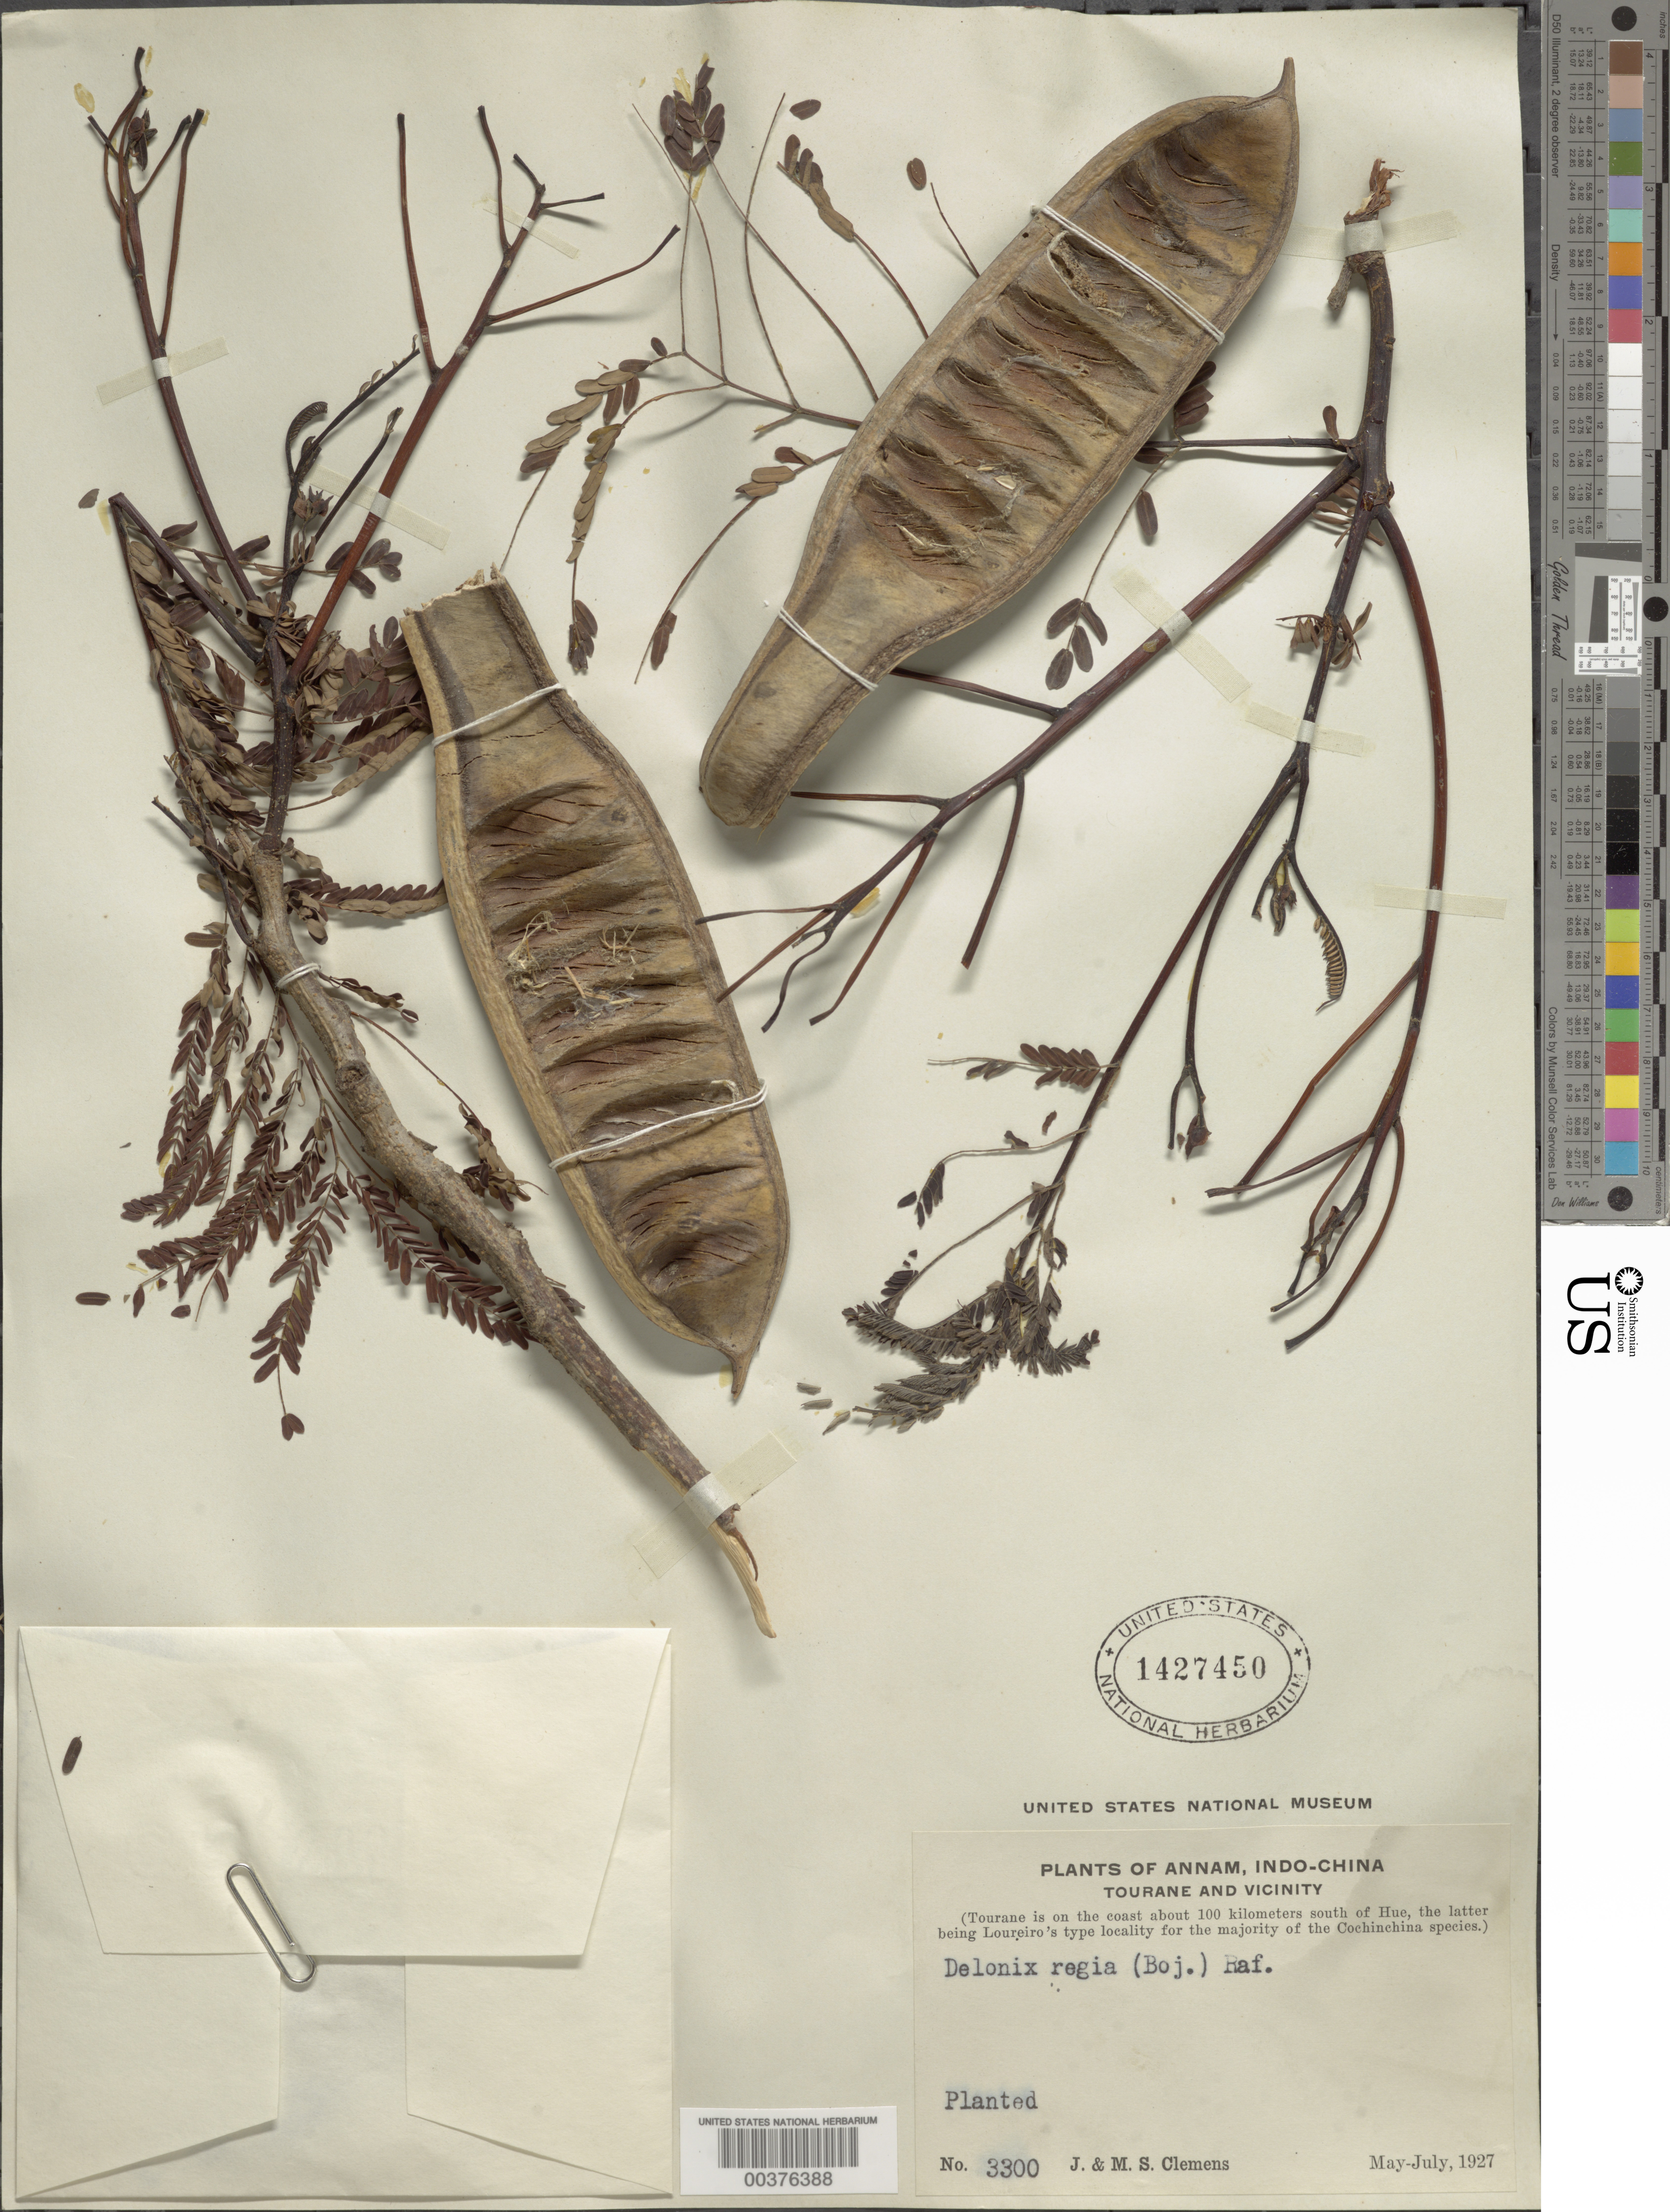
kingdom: Plantae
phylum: Tracheophyta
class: Magnoliopsida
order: Fabales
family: Fabaceae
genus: Delonix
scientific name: Delonix regia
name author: (Bojer ex Hook.) Raf.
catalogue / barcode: US 1427450